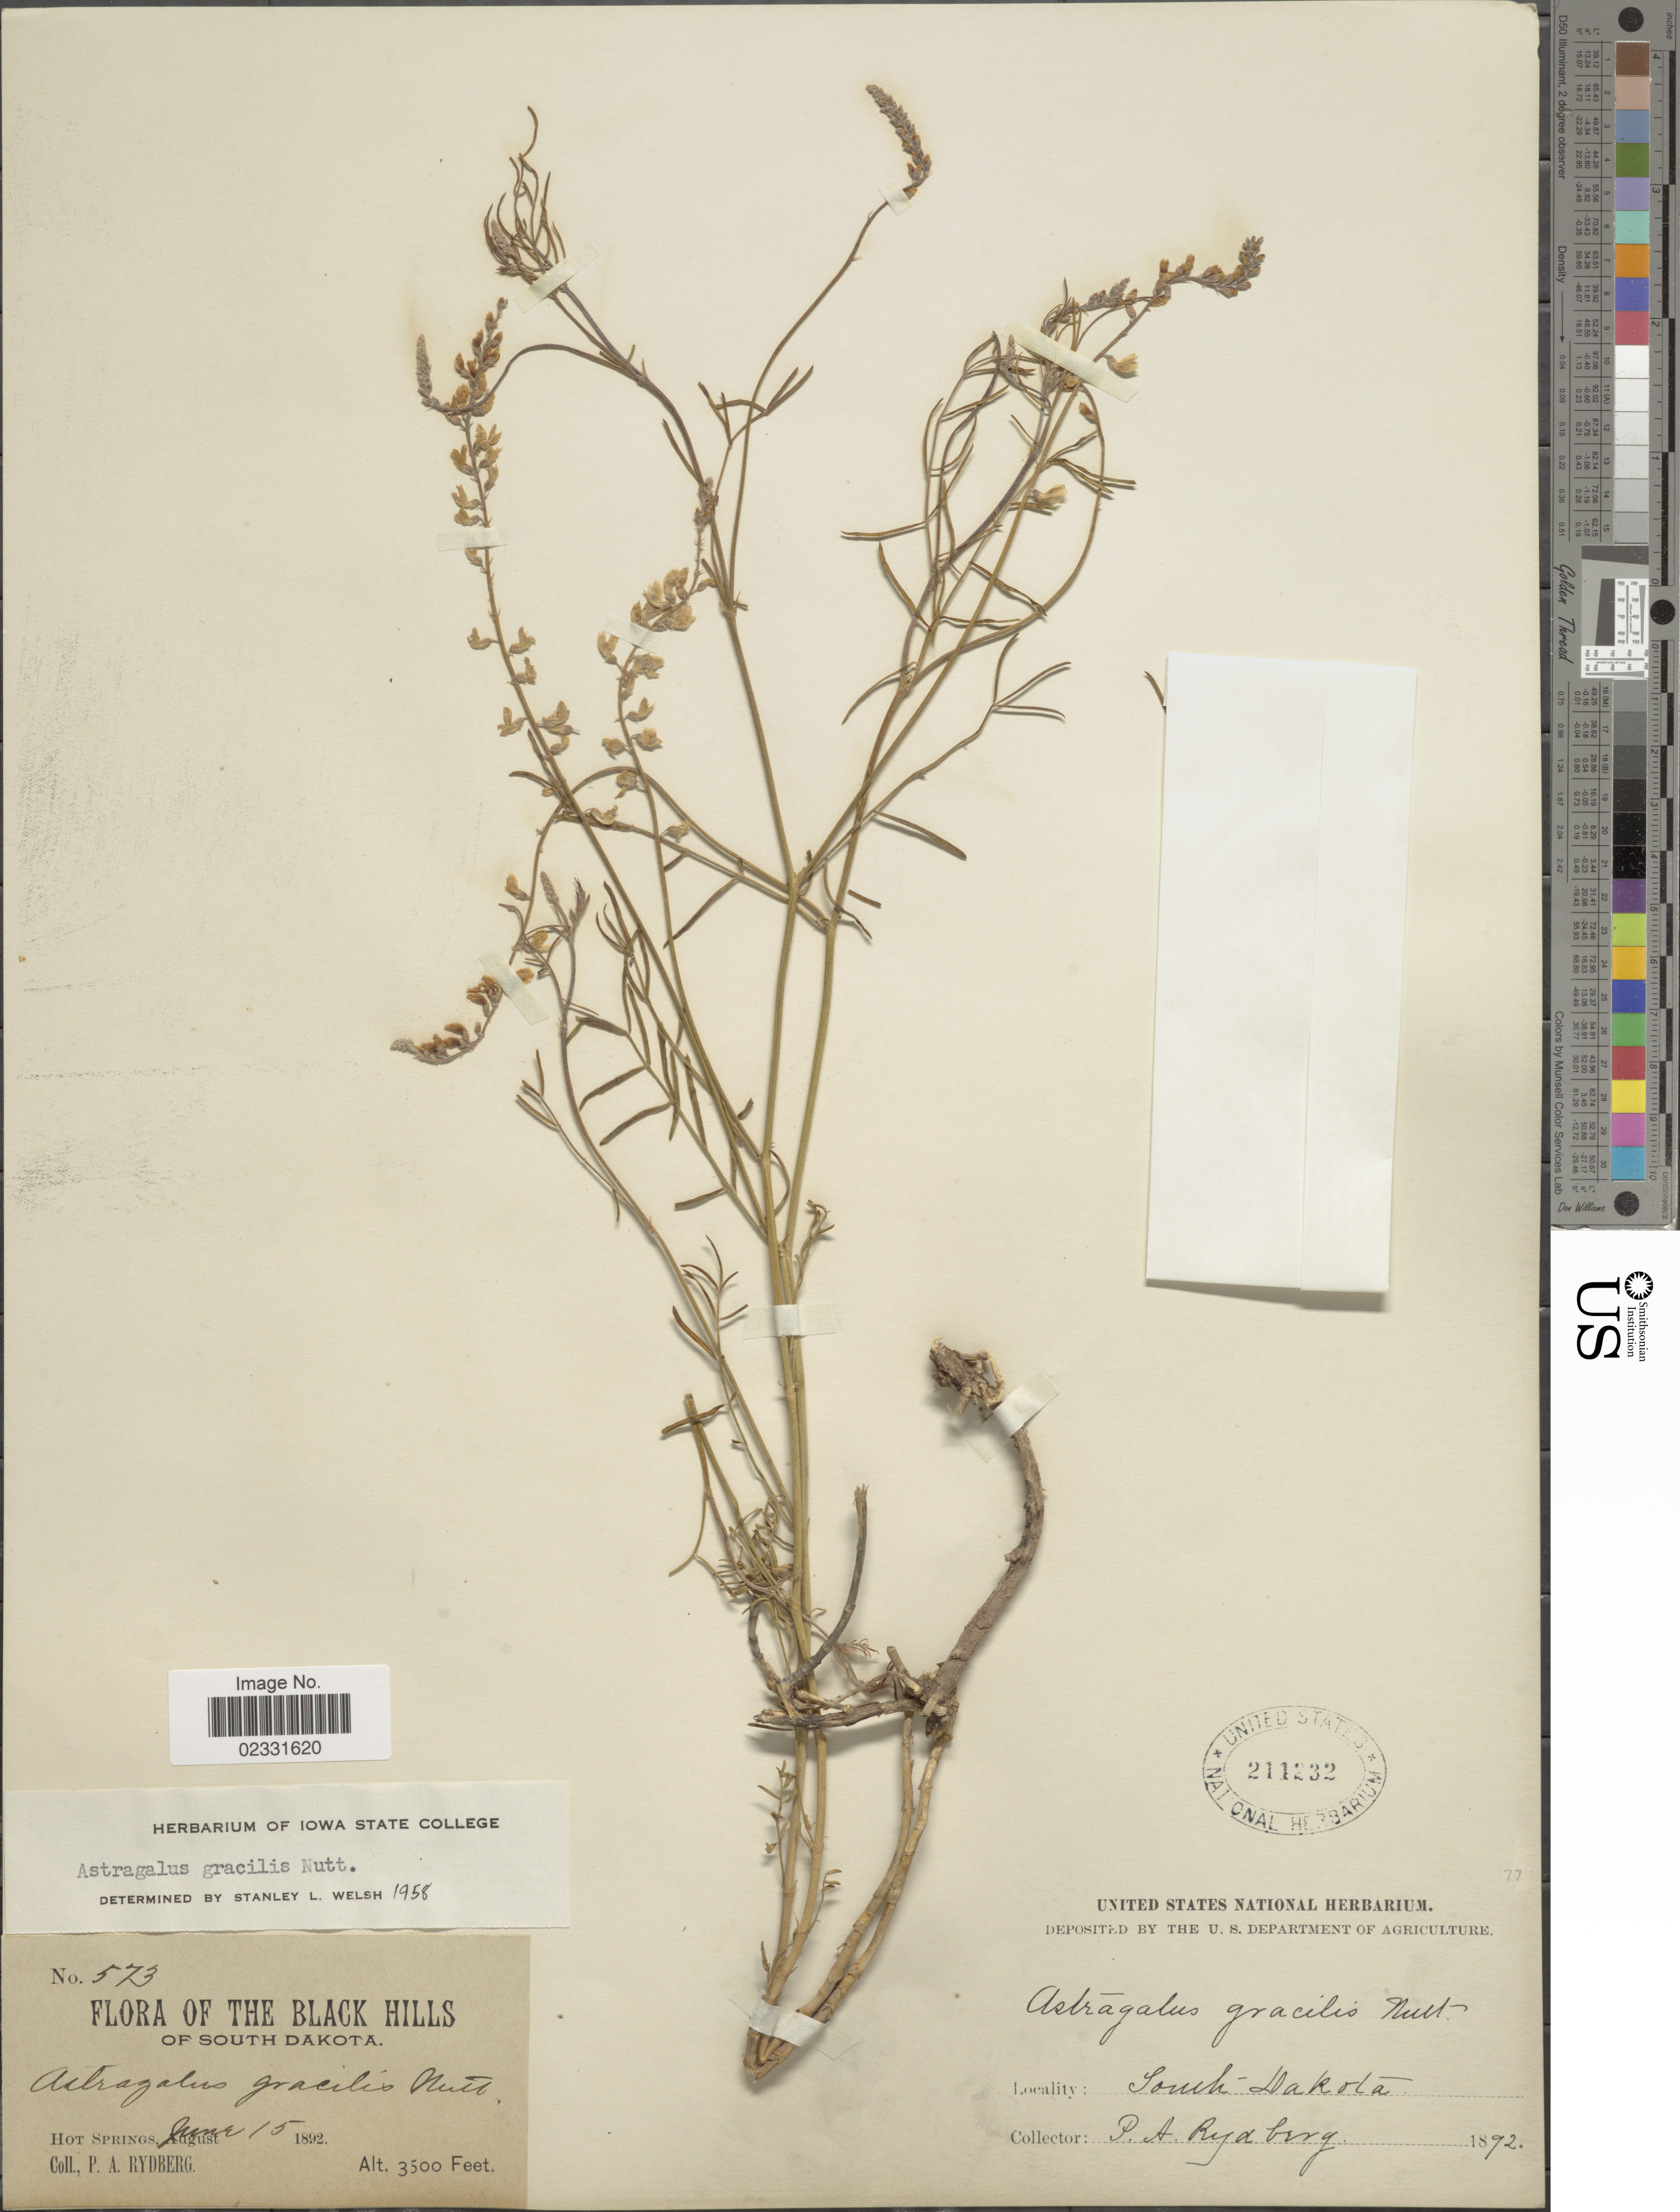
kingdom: Plantae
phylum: Tracheophyta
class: Magnoliopsida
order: Fabales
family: Fabaceae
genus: Astragalus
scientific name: Astragalus gracilis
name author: Nutt.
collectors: P. A. Rydberg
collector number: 573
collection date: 1892-06-15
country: United States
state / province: South Dakota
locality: The Black Hills of South Dakota, Hot Springs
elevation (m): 1067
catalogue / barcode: US 3211232